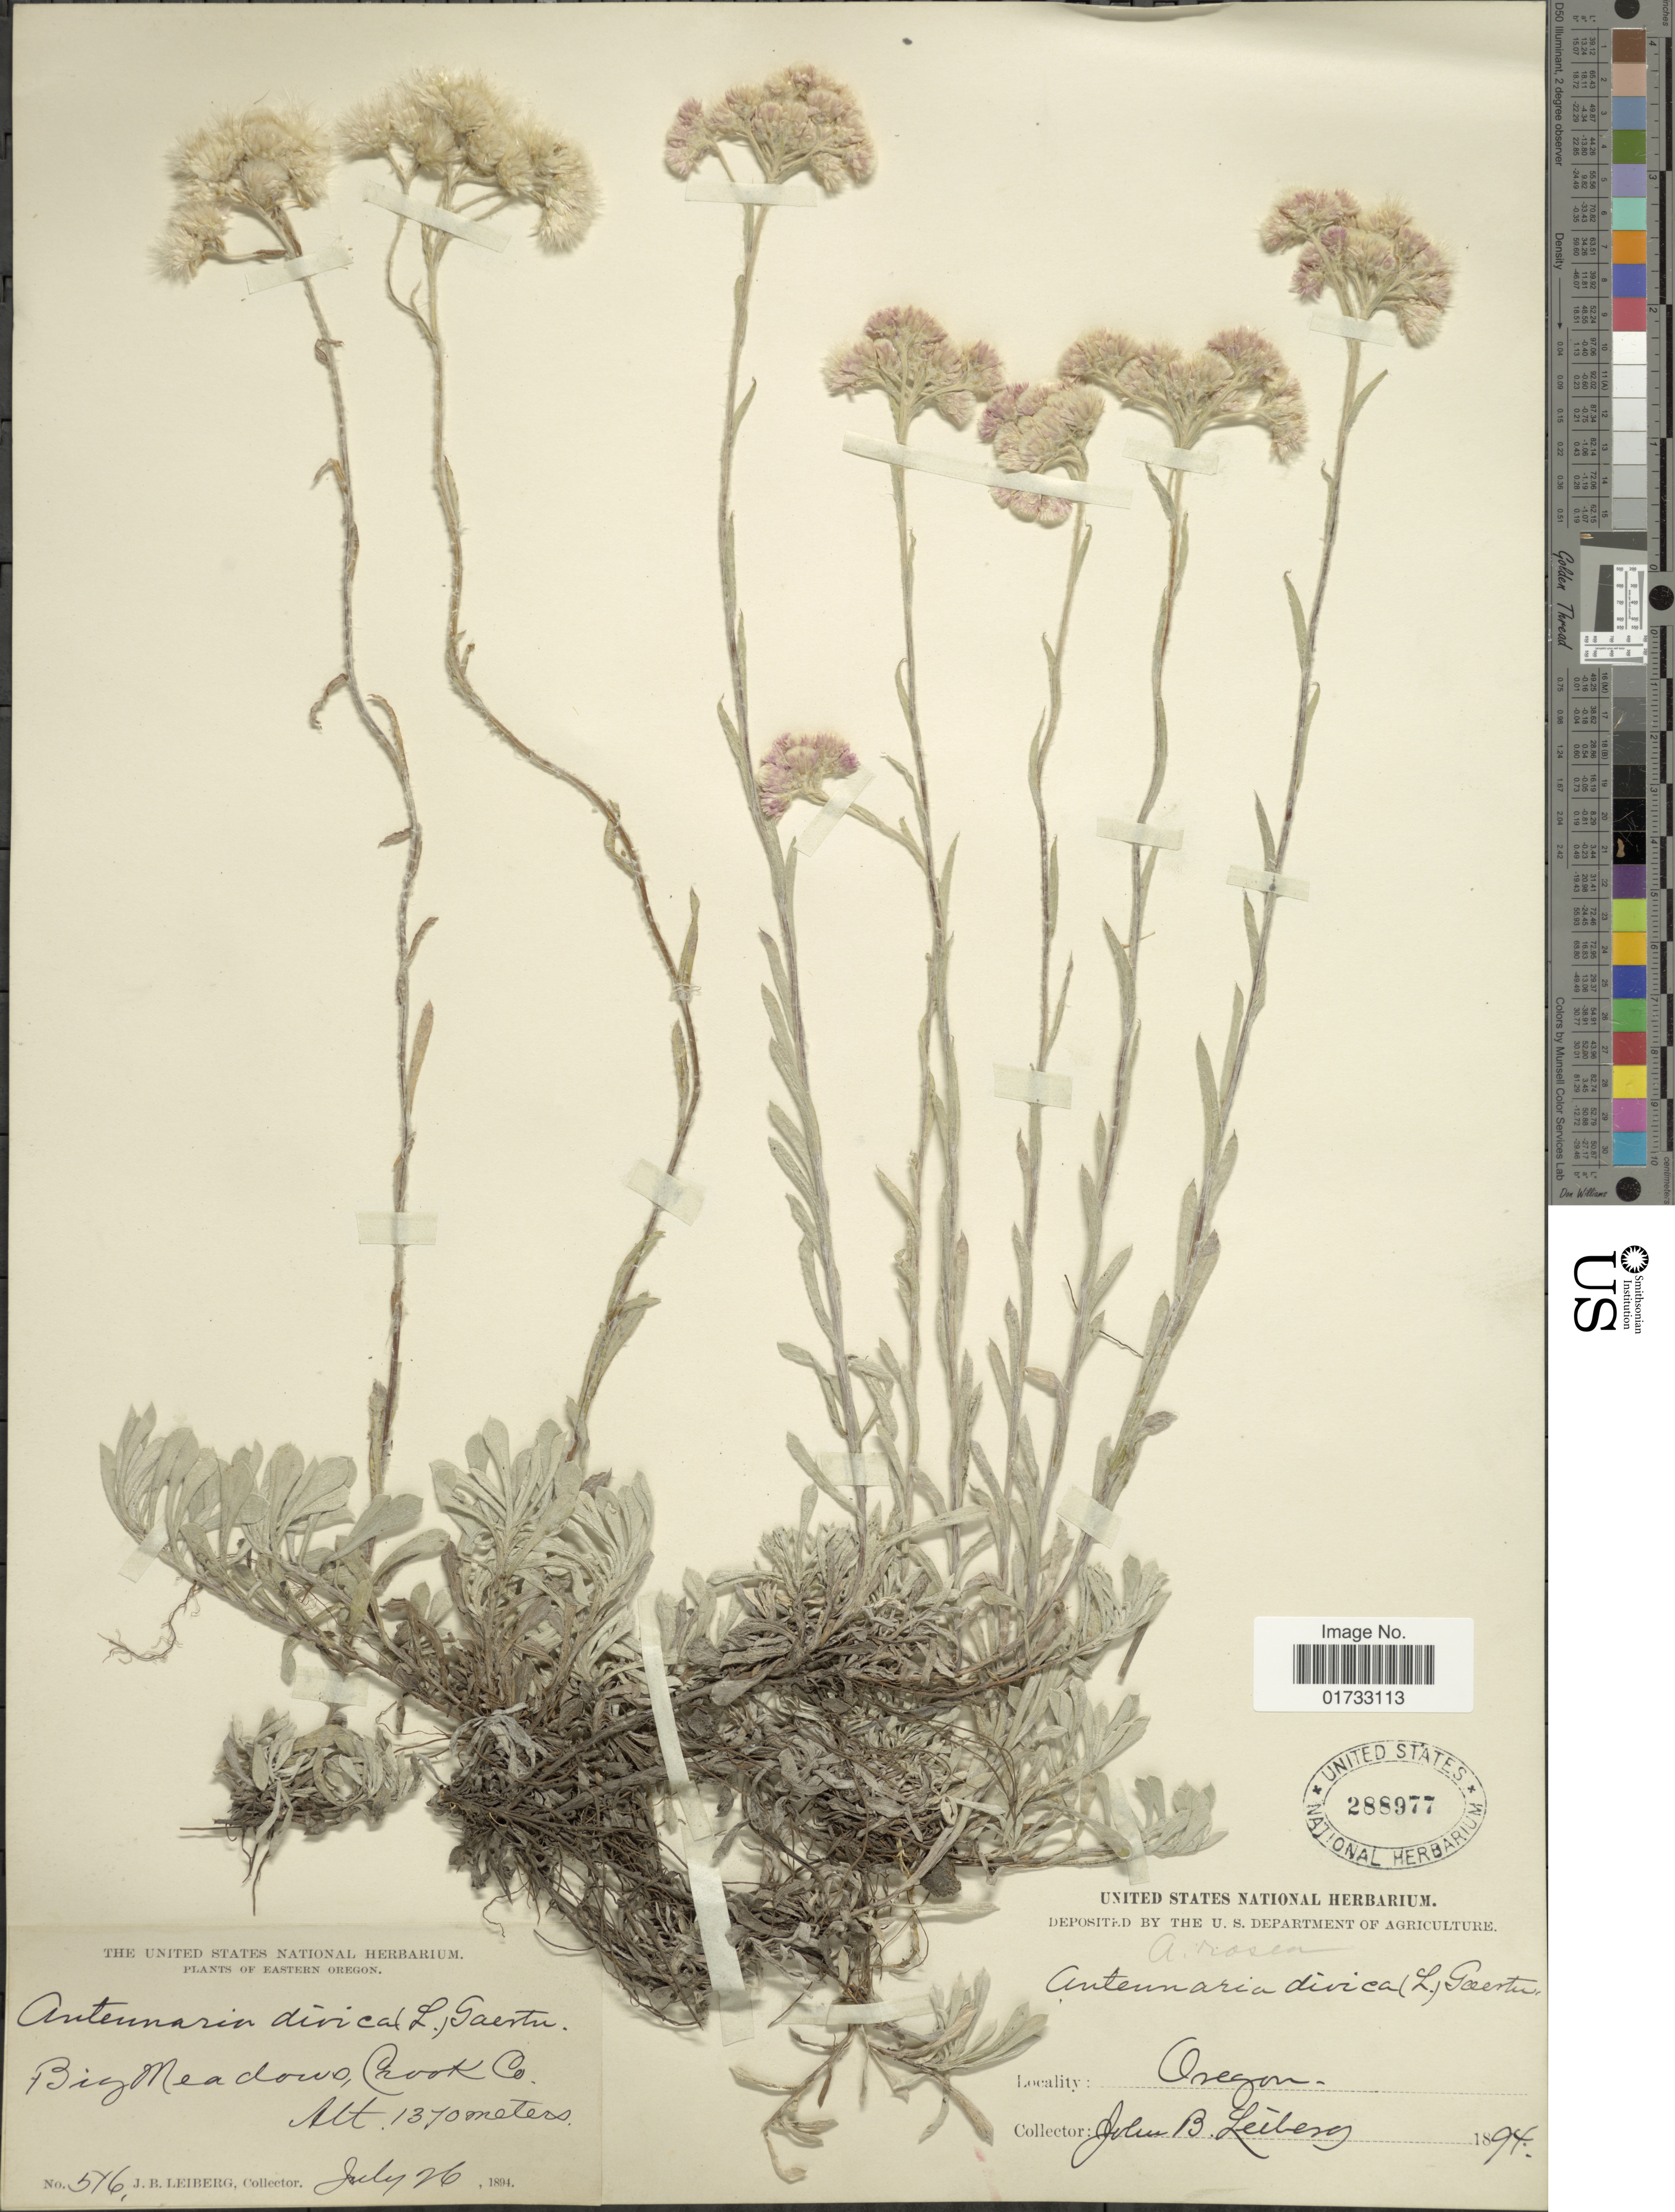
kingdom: Plantae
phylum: Tracheophyta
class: Magnoliopsida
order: Asterales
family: Asteraceae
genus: Antennaria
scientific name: Antennaria rosea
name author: Greene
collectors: J. B. Leiberg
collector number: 516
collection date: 1894-07-26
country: United States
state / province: Oregon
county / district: Crook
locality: Big Meadows, Crook Co. Mt.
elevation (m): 1370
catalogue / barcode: US 288977